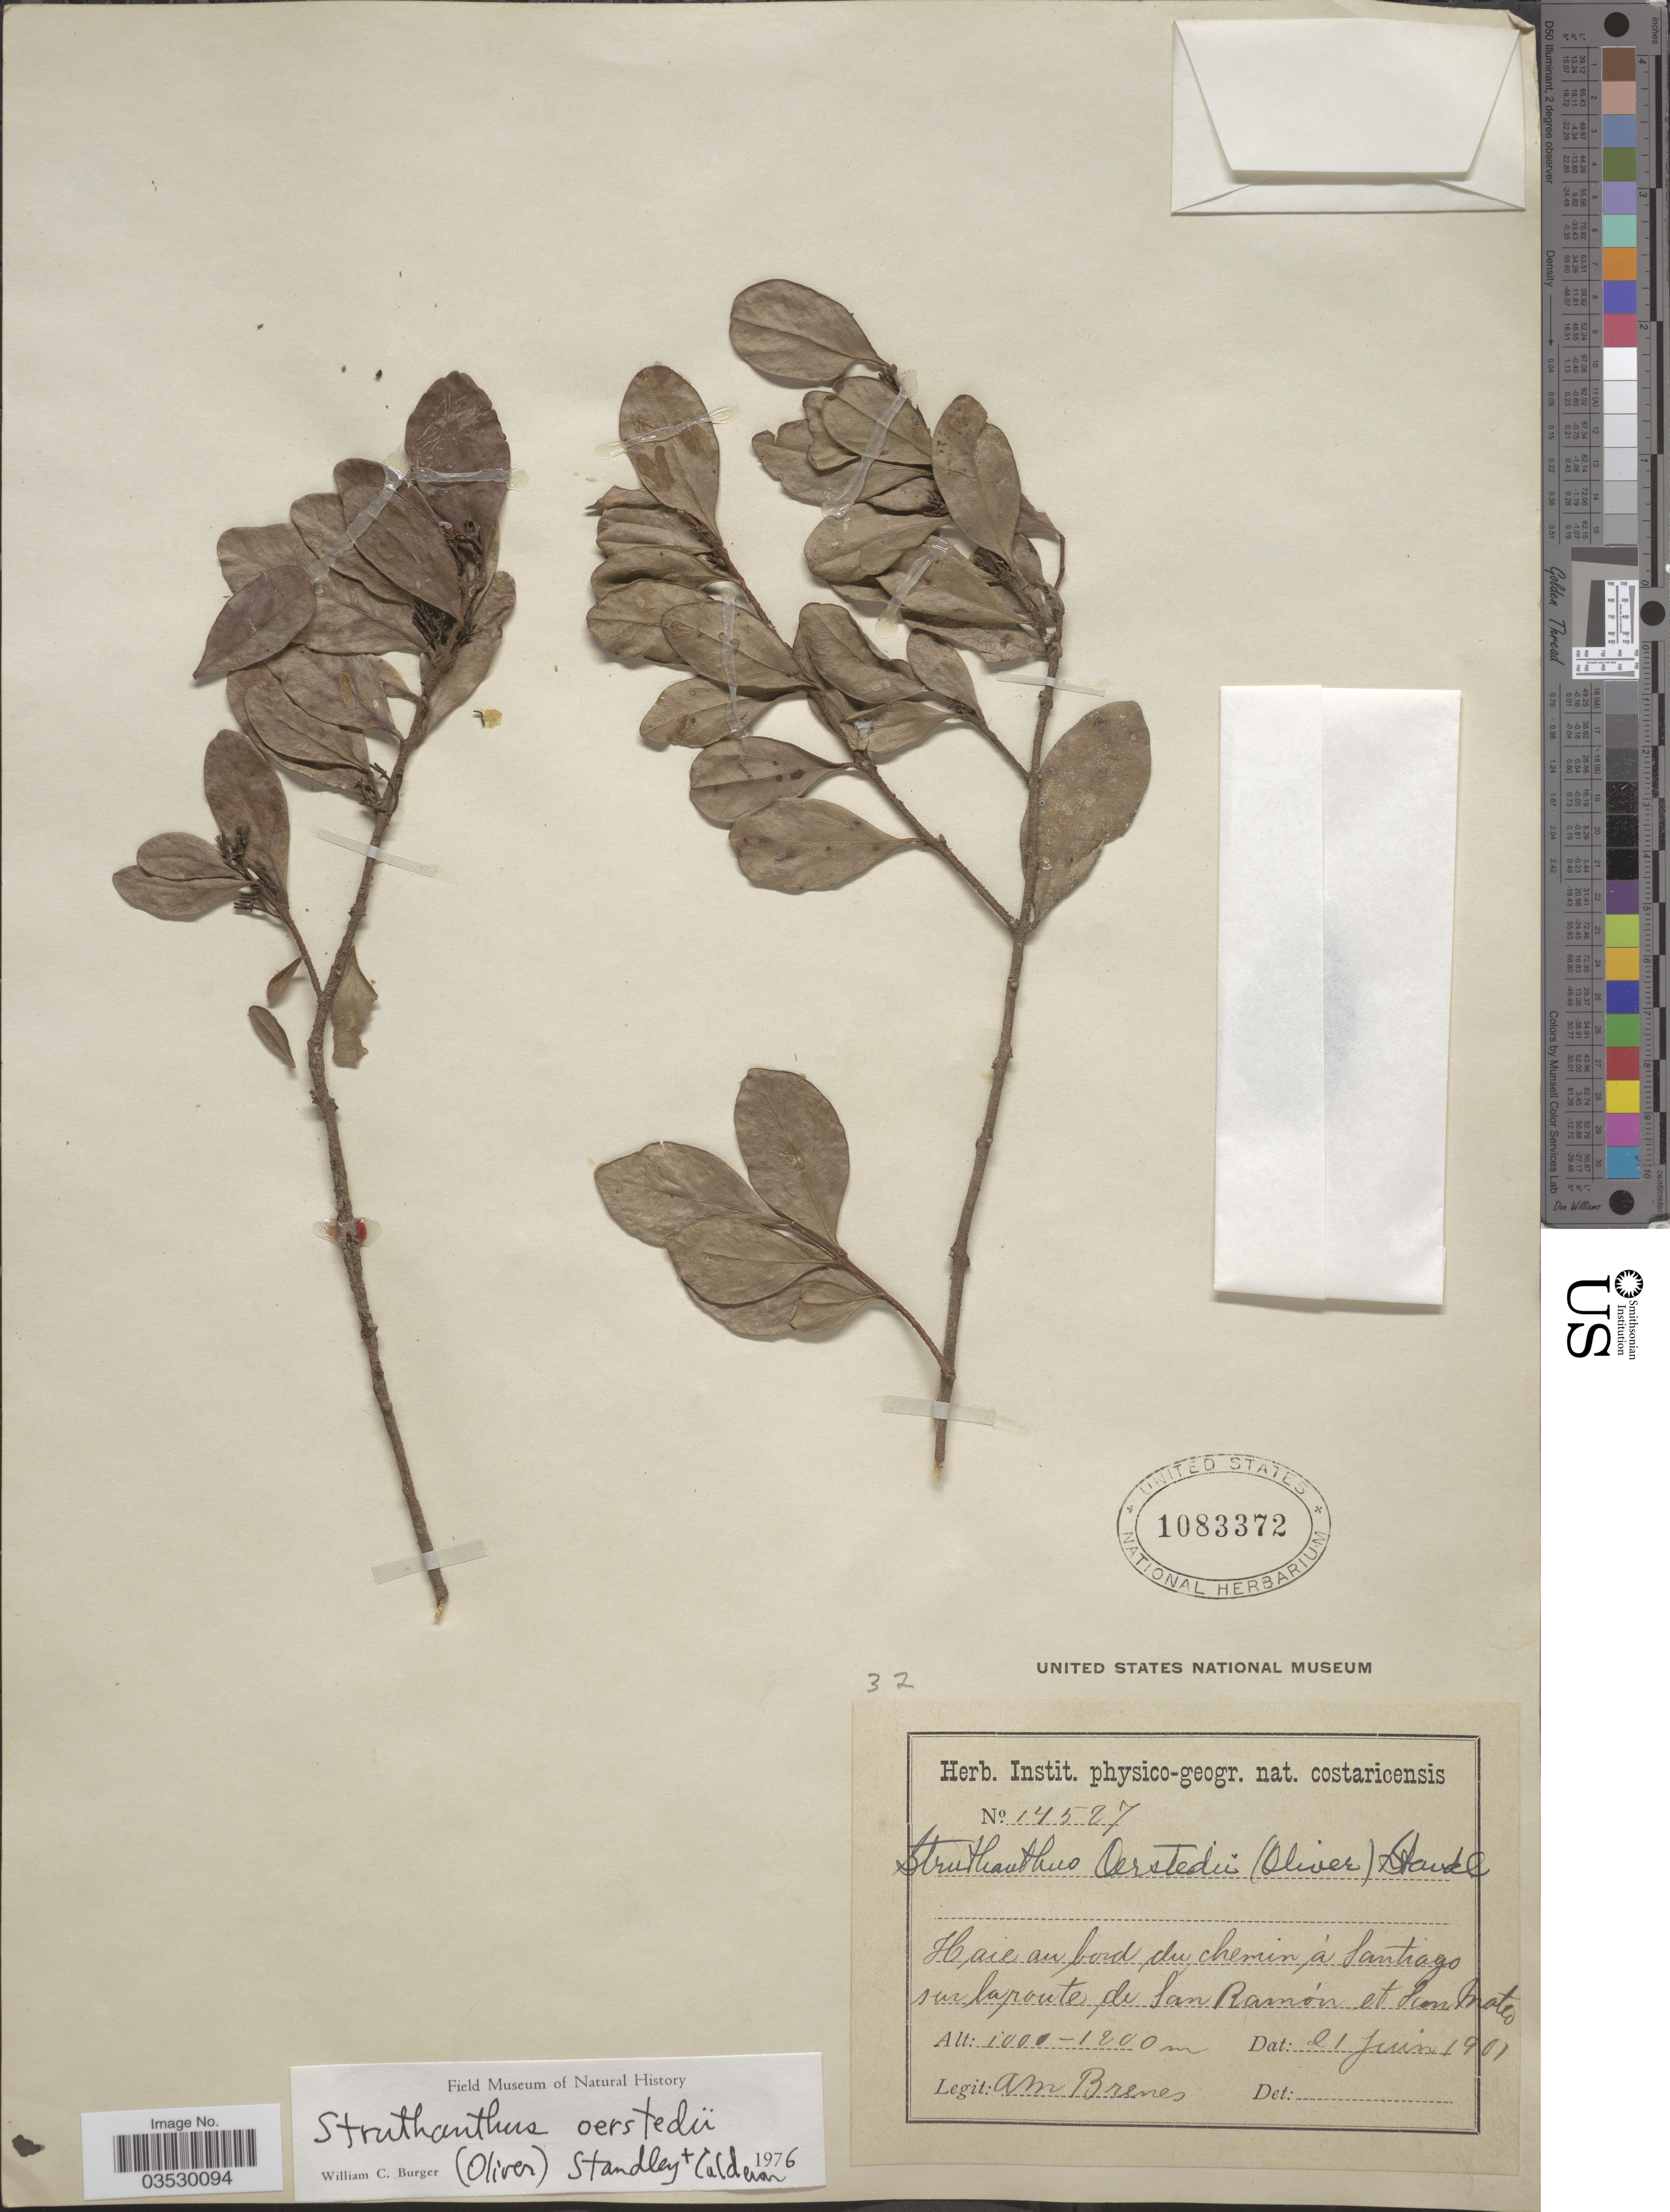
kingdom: Plantae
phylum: Tracheophyta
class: Magnoliopsida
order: Santalales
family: Loranthaceae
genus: Struthanthus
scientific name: Struthanthus oerstedii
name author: Standl.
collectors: A. Brenes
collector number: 14527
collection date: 1901-06-21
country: Costa Rica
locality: Haie au bord du chemin á Santiago sur la route de San Ramón et San Mateo.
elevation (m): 1000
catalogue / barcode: US 1083372